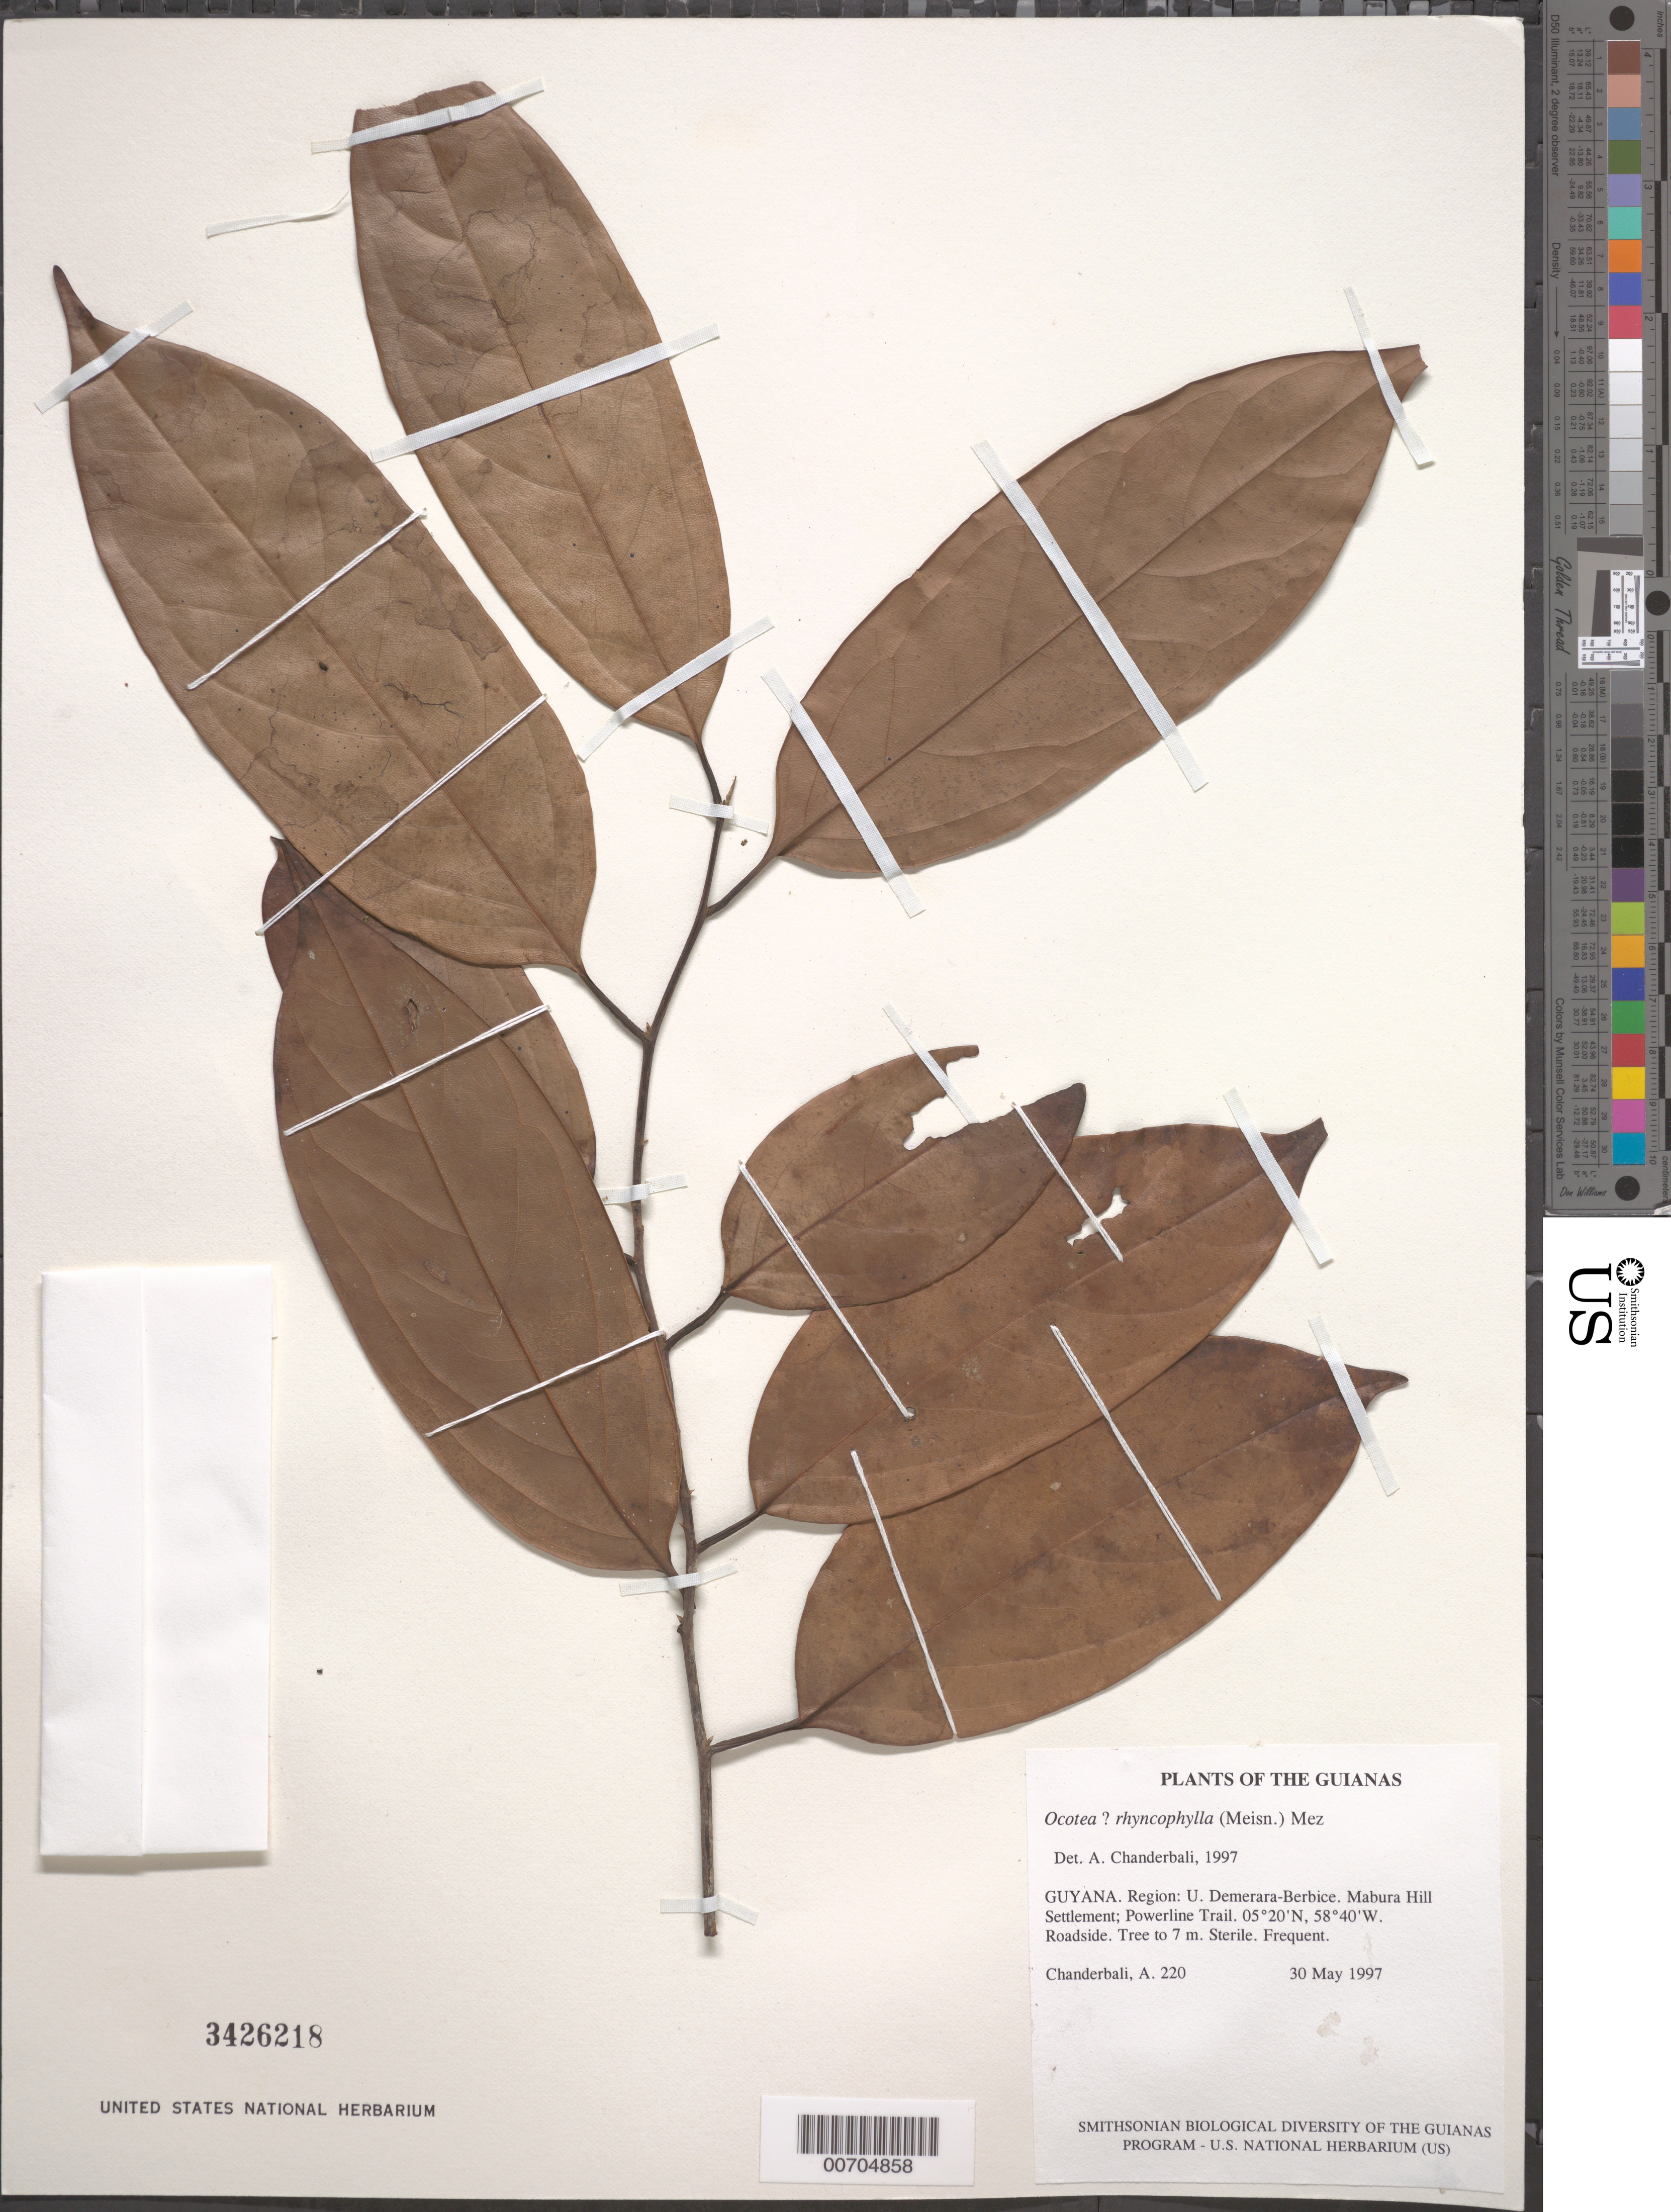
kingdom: Plantae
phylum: Tracheophyta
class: Magnoliopsida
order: Laurales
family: Lauraceae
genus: Ocotea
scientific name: Ocotea rhynchophylla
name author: (Hieron.) Mez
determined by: Chanderbali, Andre Shashi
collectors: A. S. Chanderbali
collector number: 220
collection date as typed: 30 May 1997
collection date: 1997-05-30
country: Guyana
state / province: U. Demerara-Berbice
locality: Mabura Hill Settlement; Powerline Trail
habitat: Roadside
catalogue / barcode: US 3426218